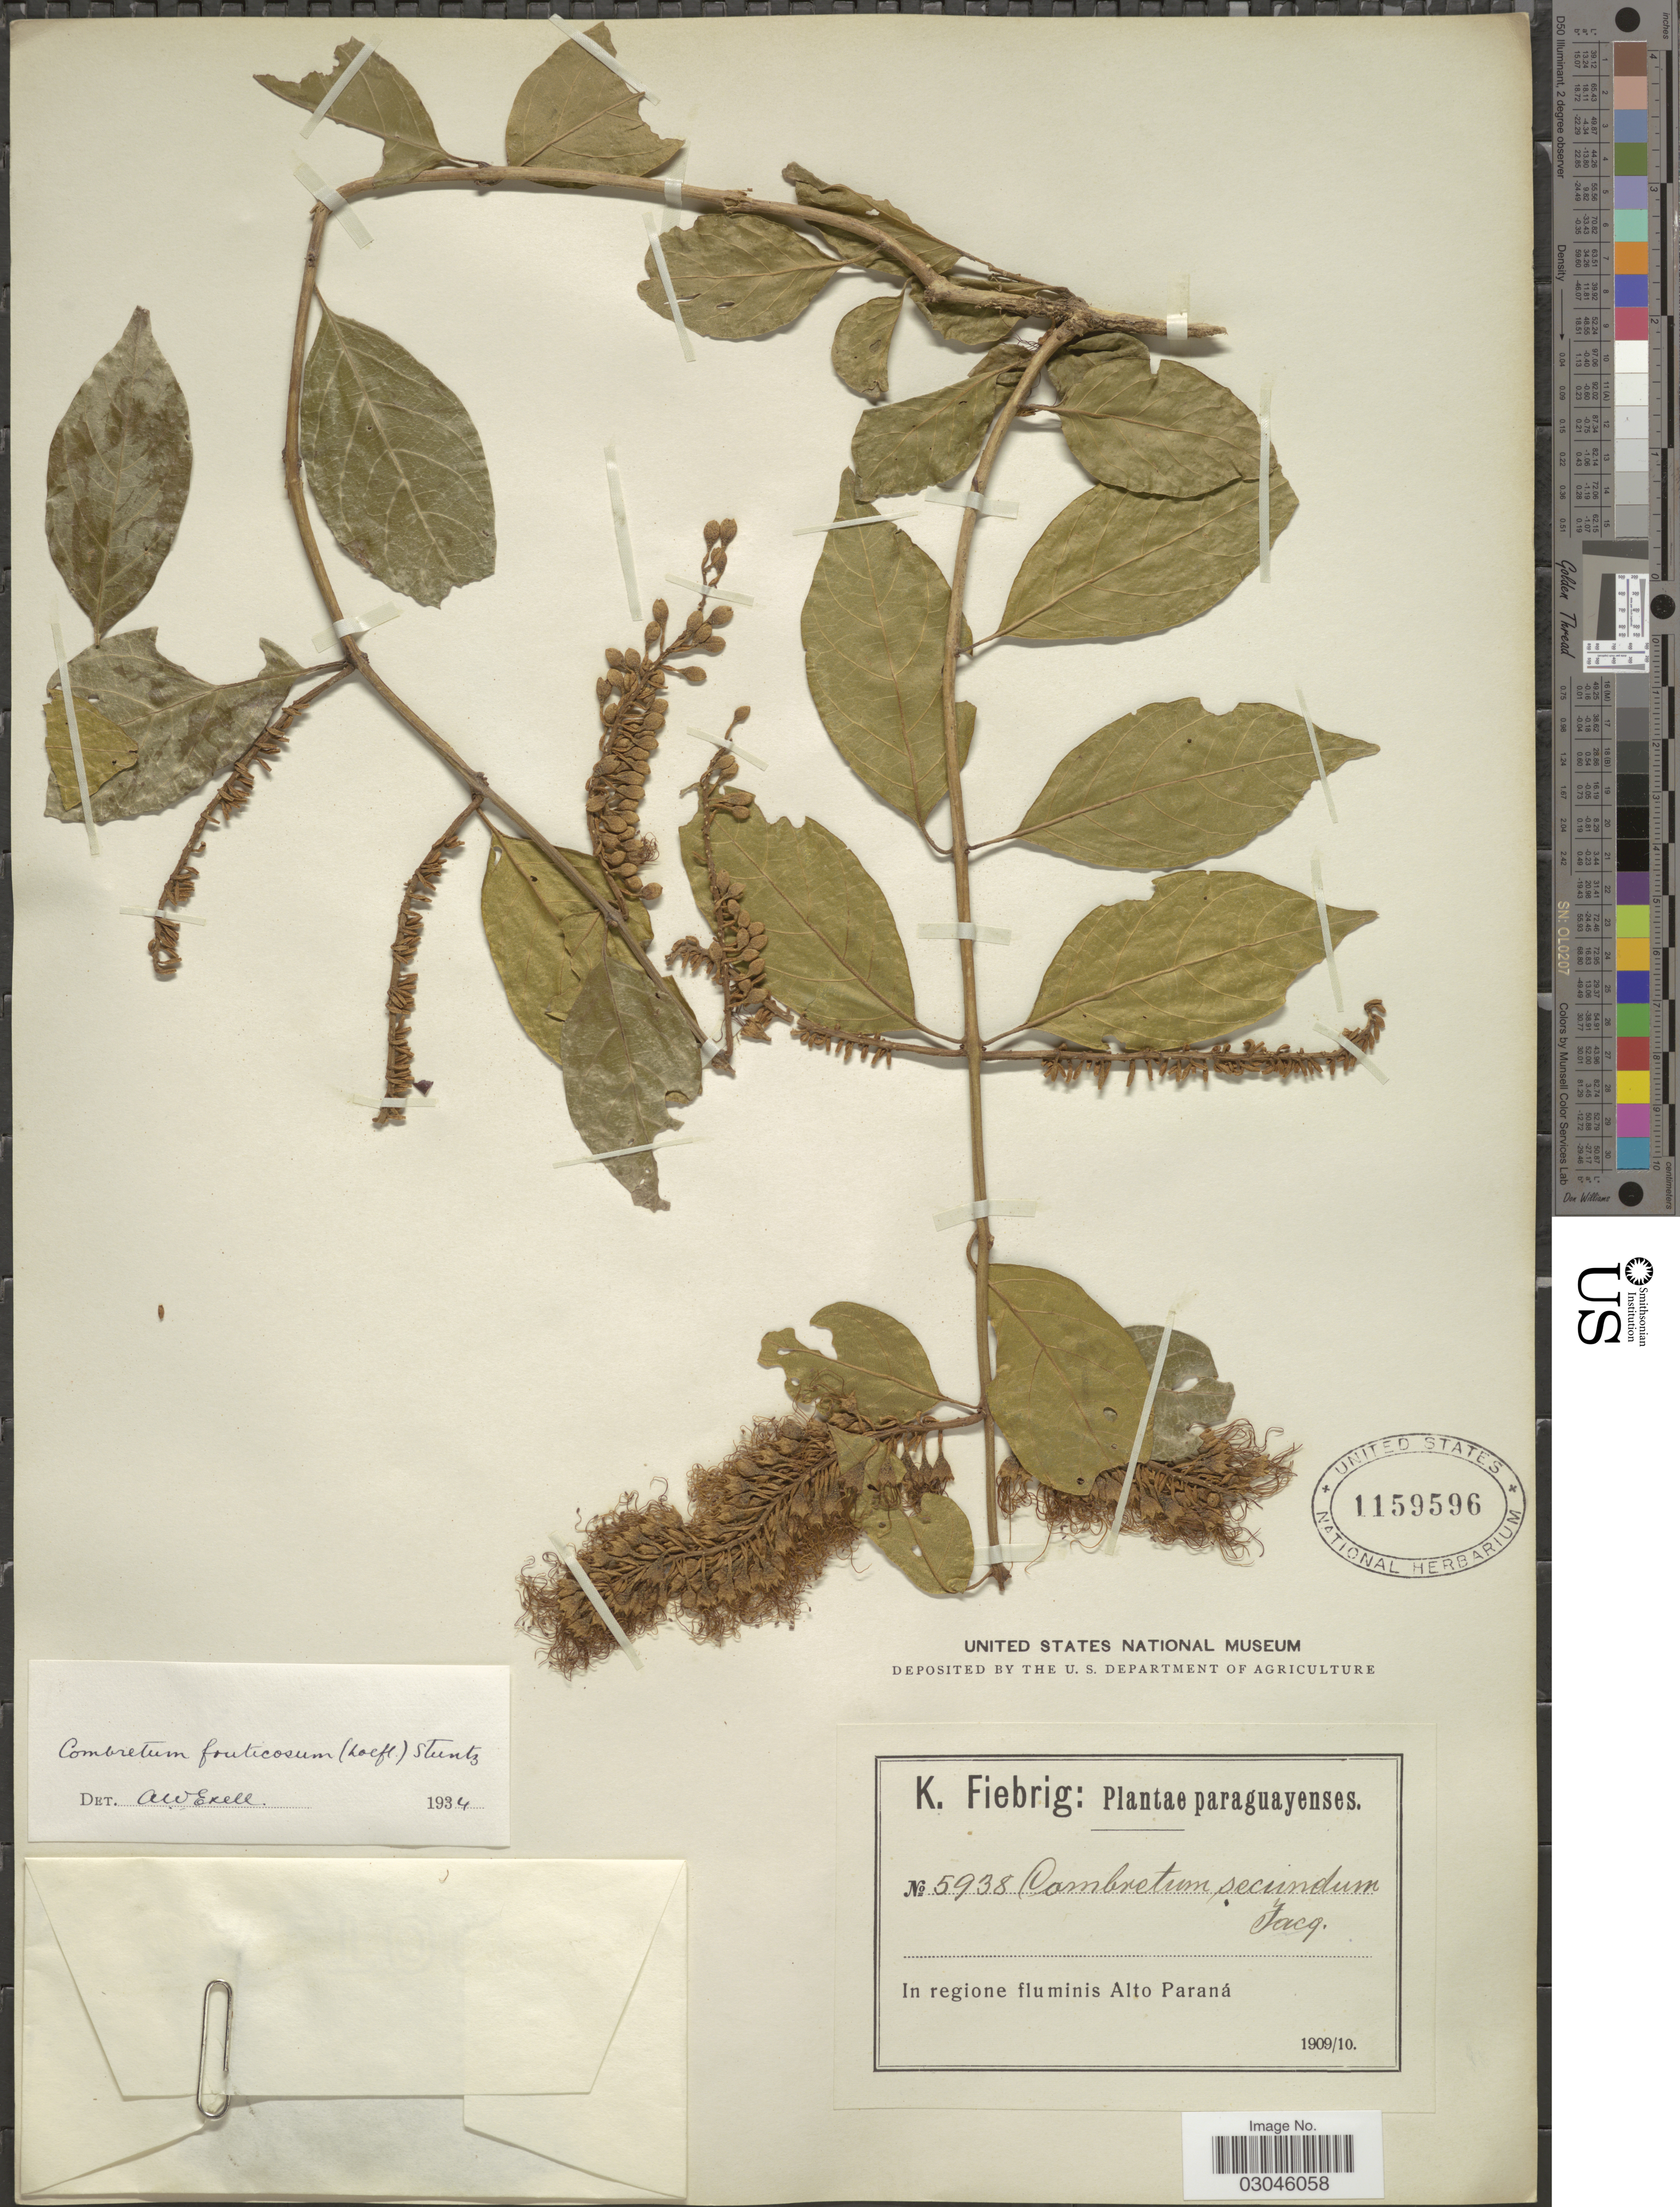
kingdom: Plantae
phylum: Tracheophyta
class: Magnoliopsida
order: Myrtales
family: Combretaceae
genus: Combretum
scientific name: Combretum fruticosum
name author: (Loefl.) Stuntz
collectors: K. Fiebrig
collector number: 5938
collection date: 1909/1910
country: Paraguay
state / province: Alto Parana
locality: In regione fluminis Alto Paraná.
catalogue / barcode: US 1159596